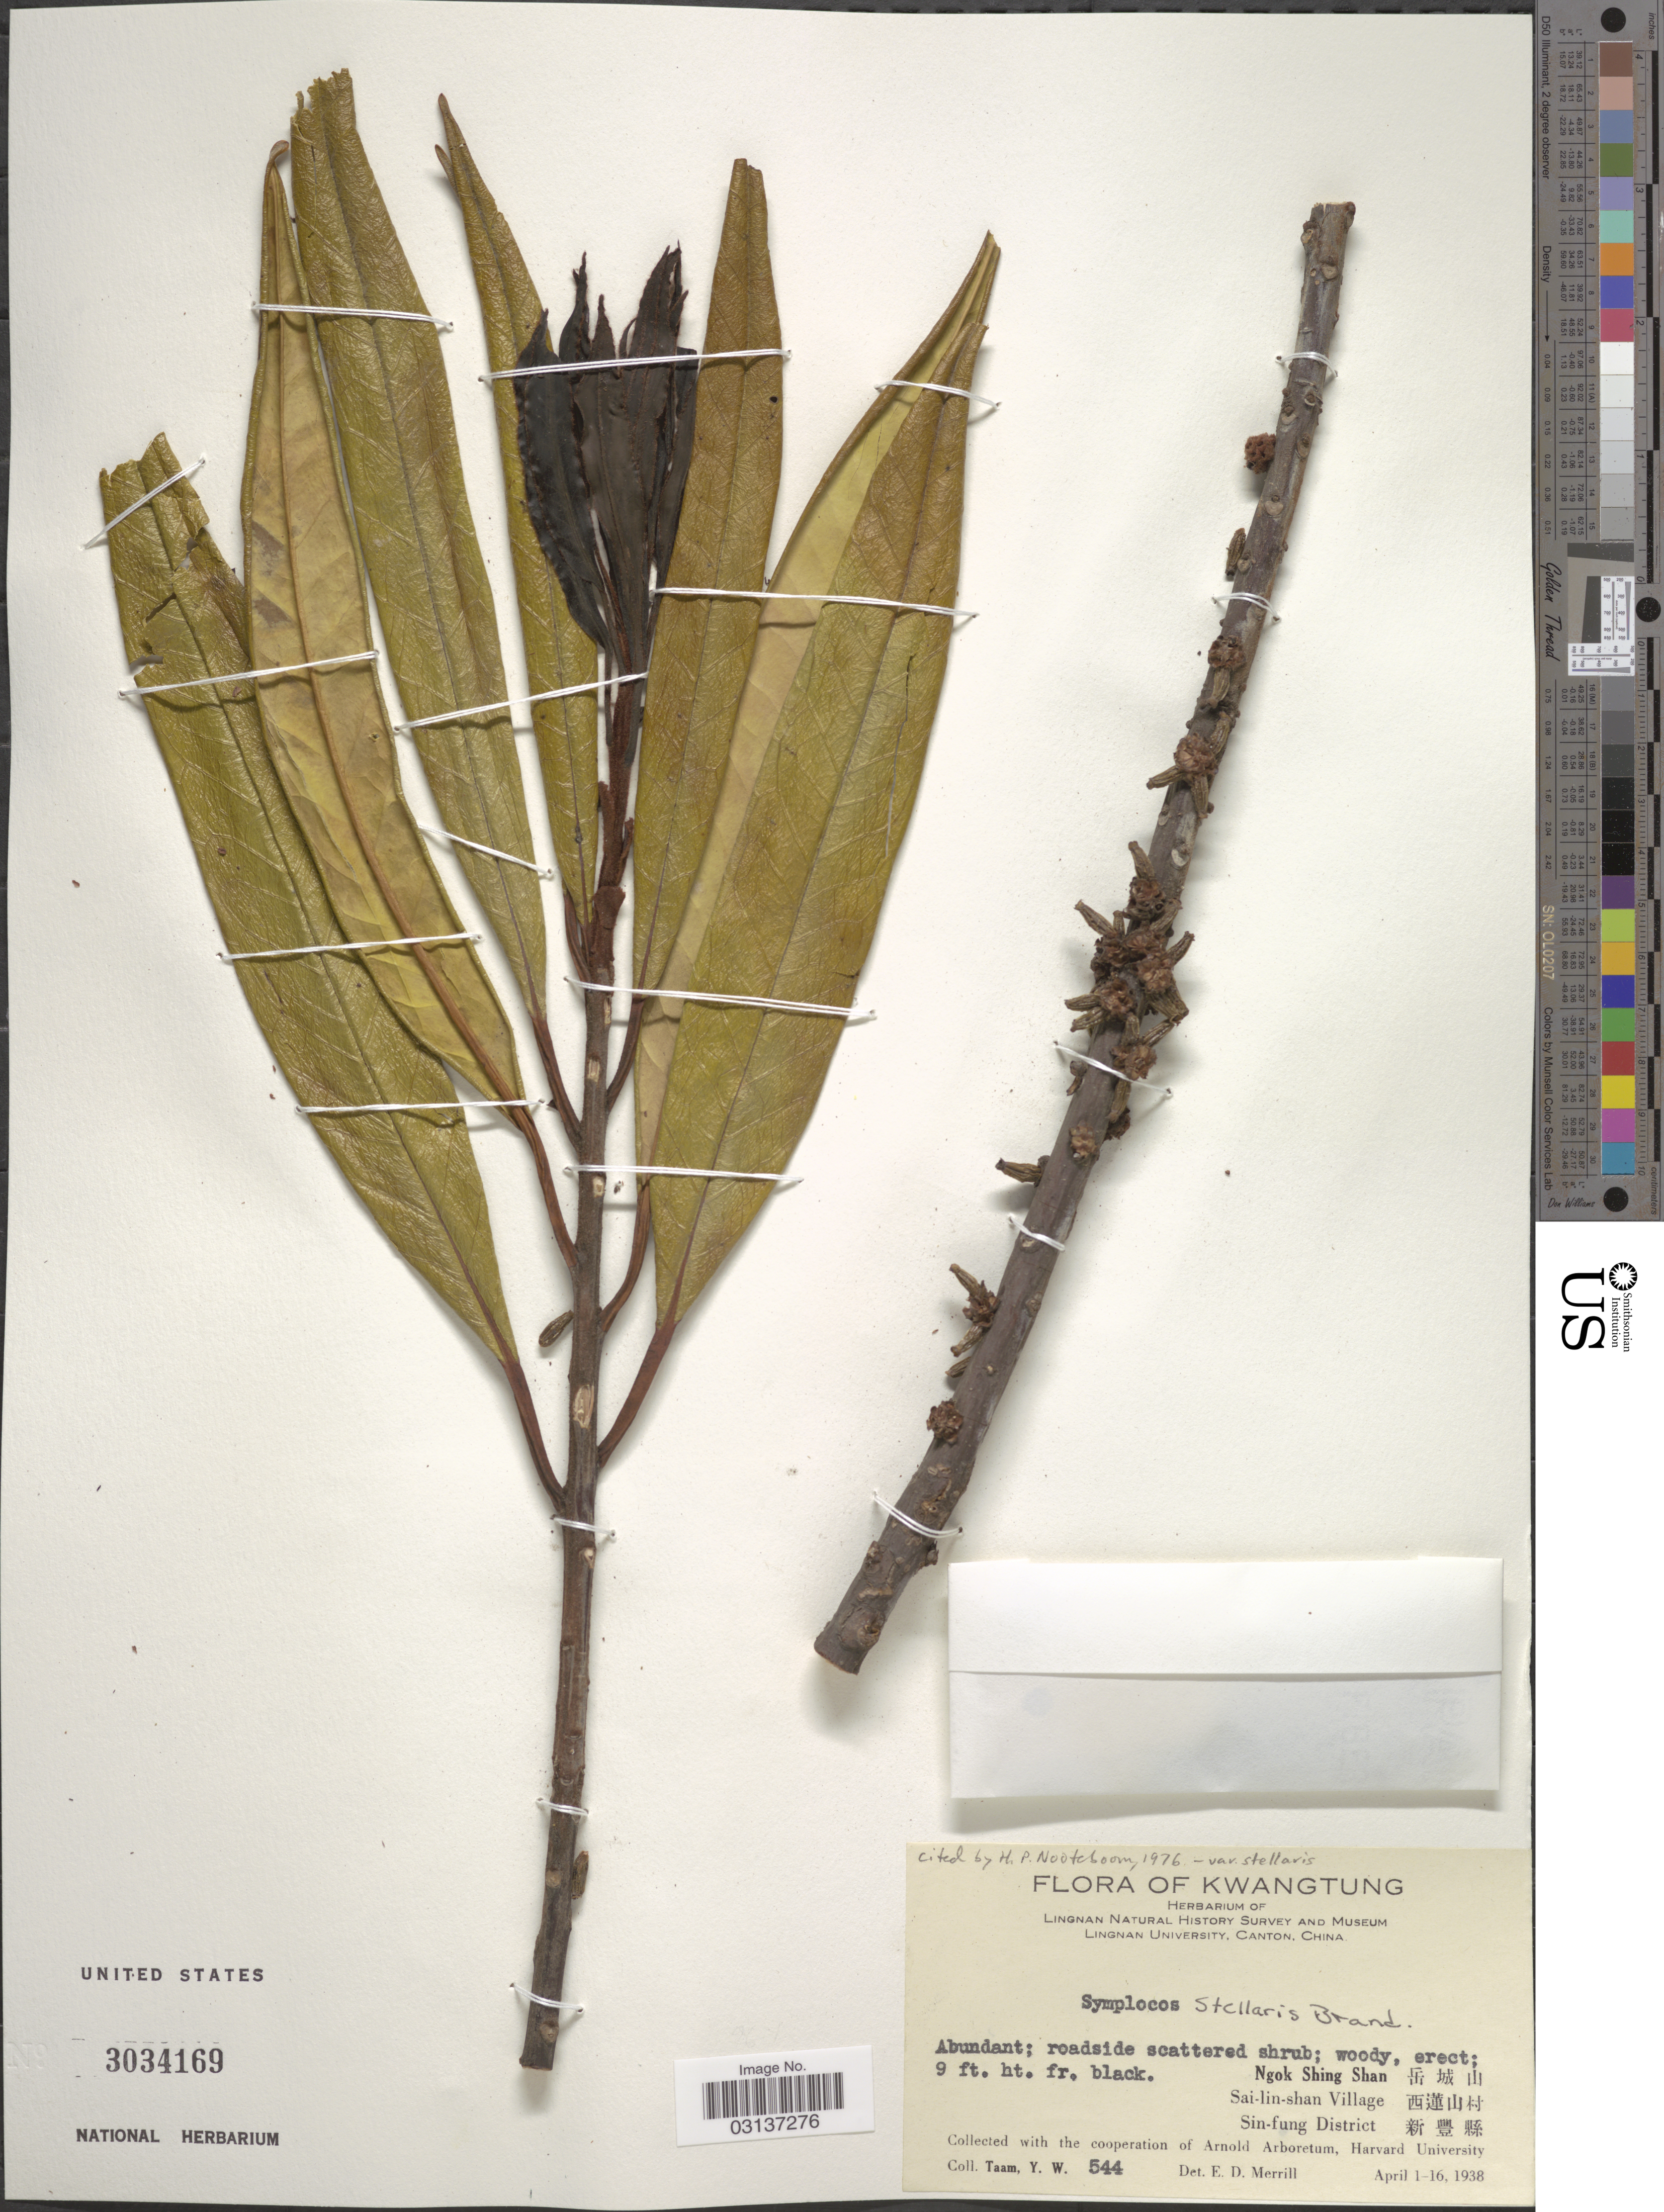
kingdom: Plantae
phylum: Tracheophyta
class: Magnoliopsida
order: Ericales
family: Symplocaceae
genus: Symplocos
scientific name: Symplocos stellaris var. stellaris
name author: Brand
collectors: Y. W. Taam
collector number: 544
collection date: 1938-04-01/1938-04-16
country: China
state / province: Guangdong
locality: Kwangtung. Ngok Shing Shan. Sai-lin-shan Village. Sin-fung District.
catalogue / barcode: US 3034169